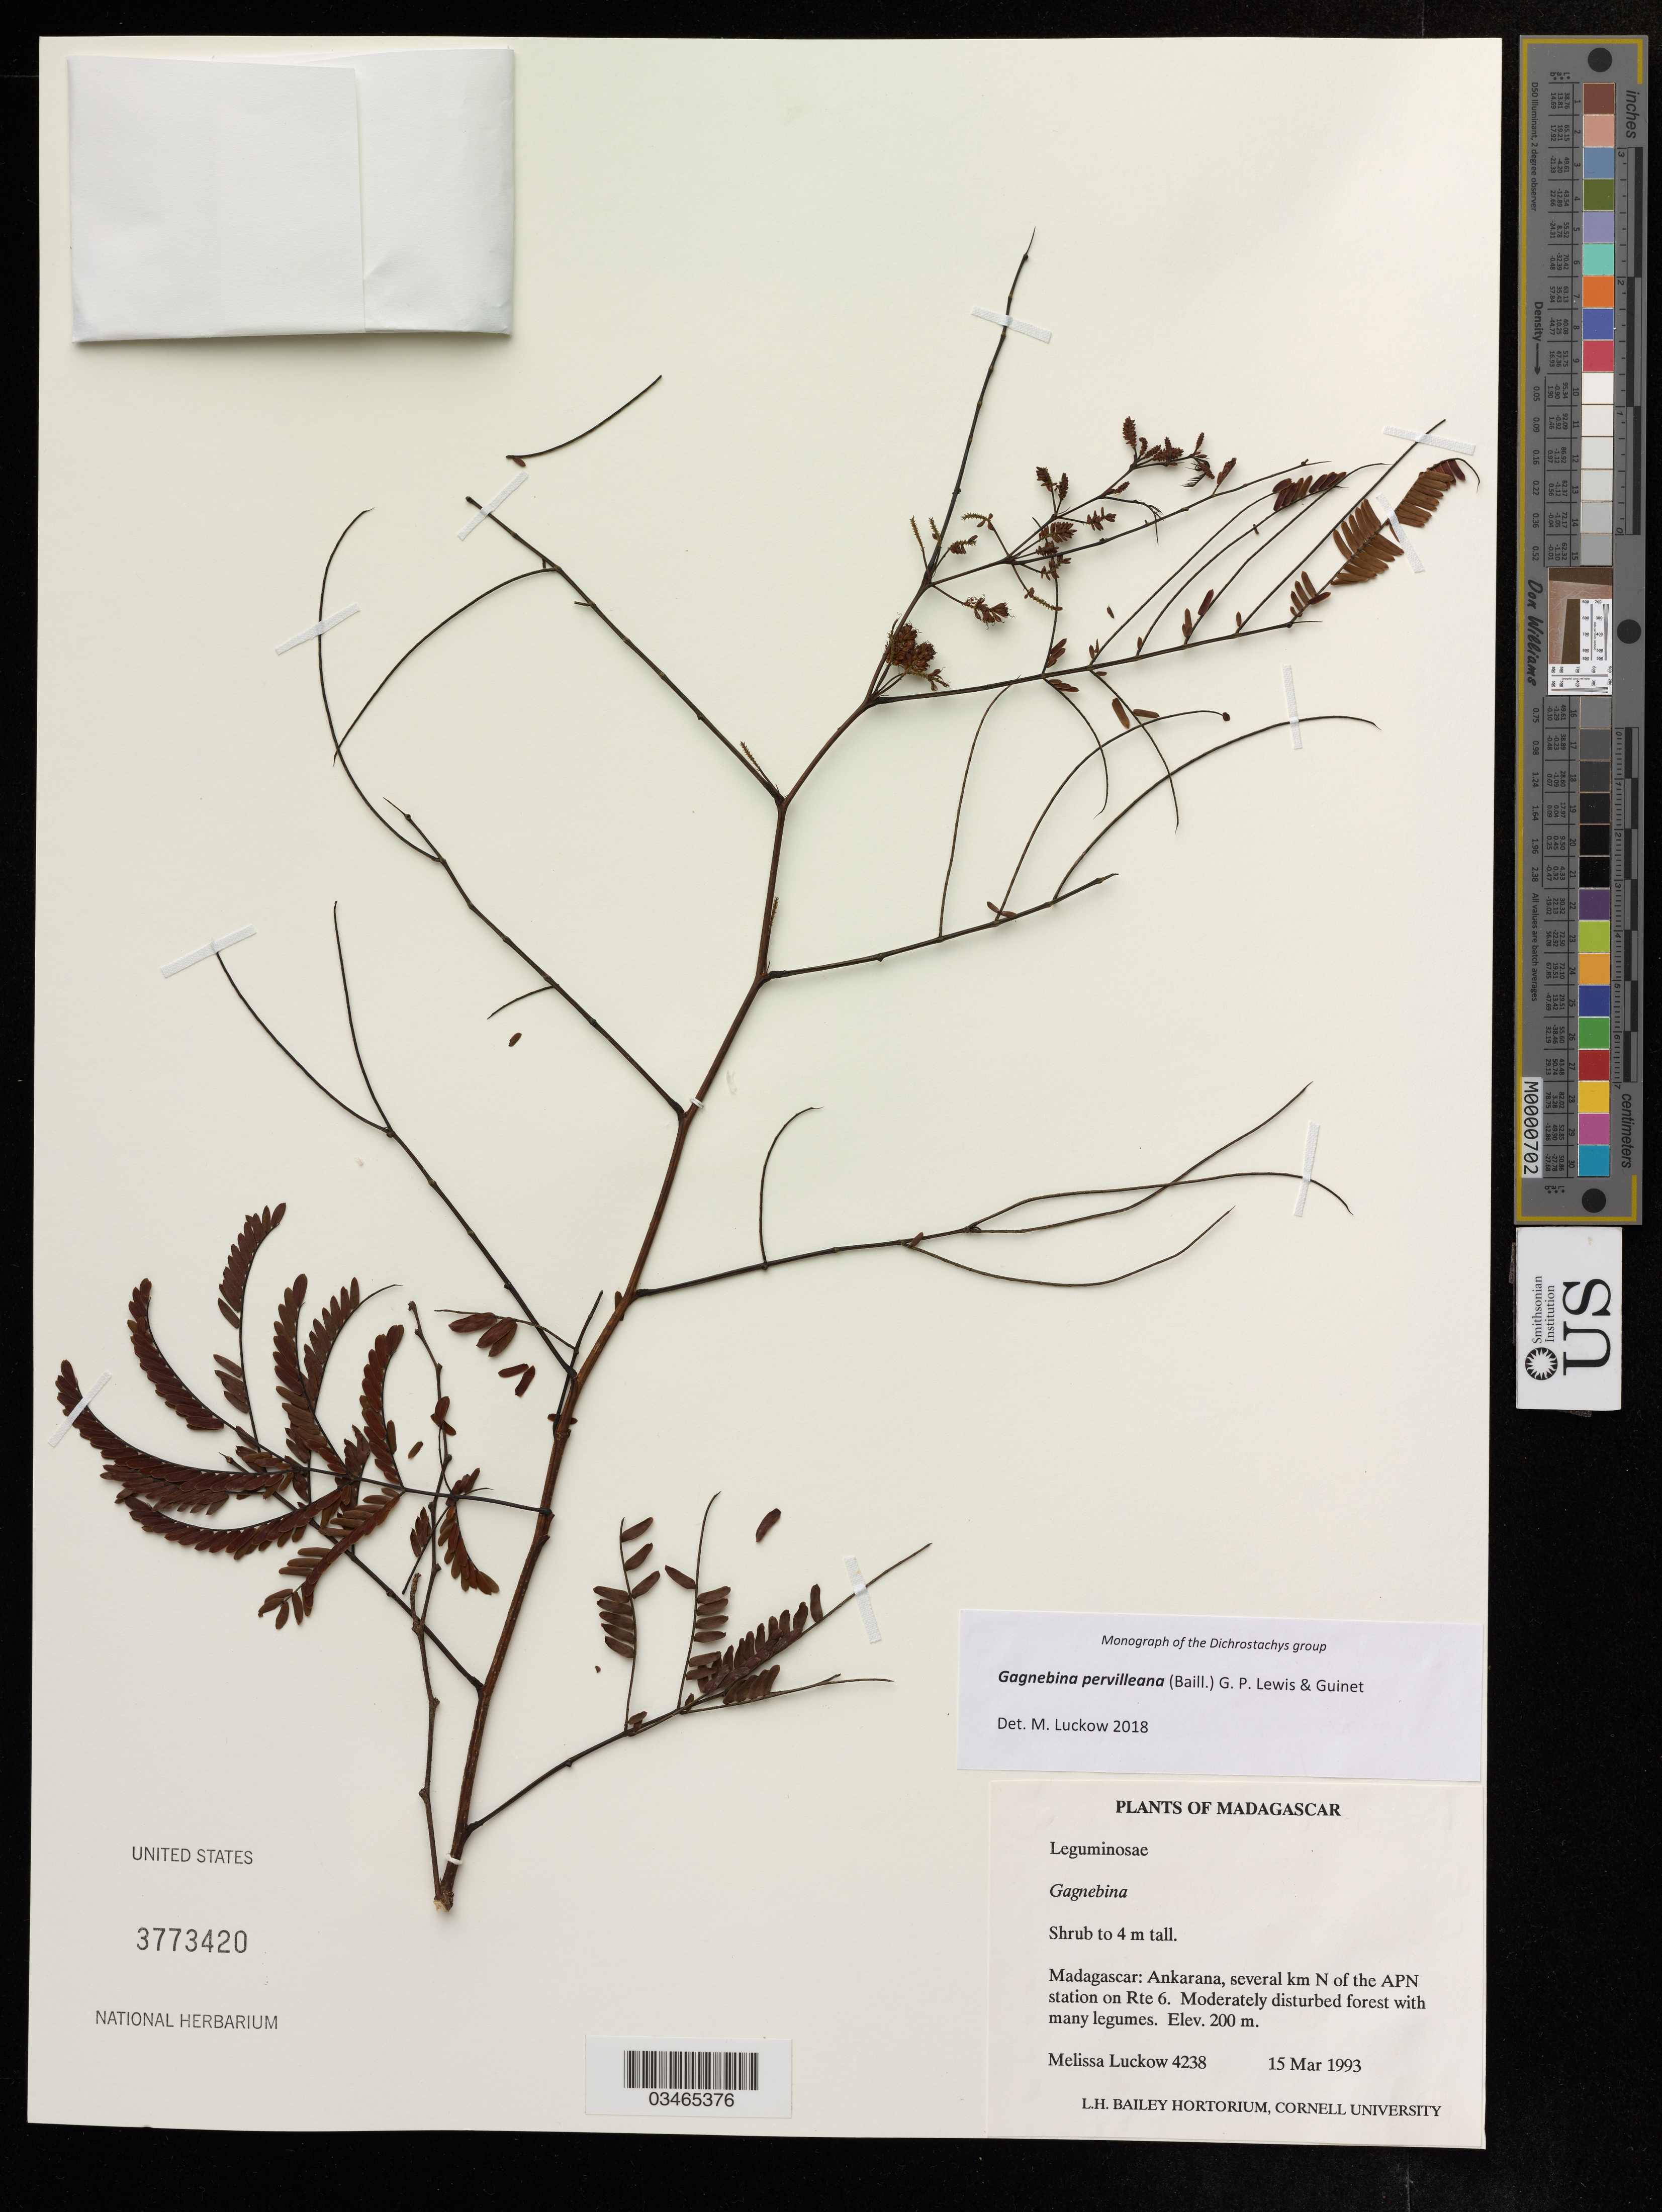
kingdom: Plantae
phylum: Tracheophyta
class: Magnoliopsida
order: Fabales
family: Fabaceae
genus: Gagnebina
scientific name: Gagnebina pervilleana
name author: (Baill.) R. Vig.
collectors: M. Luckow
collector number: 4238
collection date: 1993-03-15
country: Madagascar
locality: Ankarana, several km N of the APN station on Rte 6.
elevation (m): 200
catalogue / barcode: US 3773420